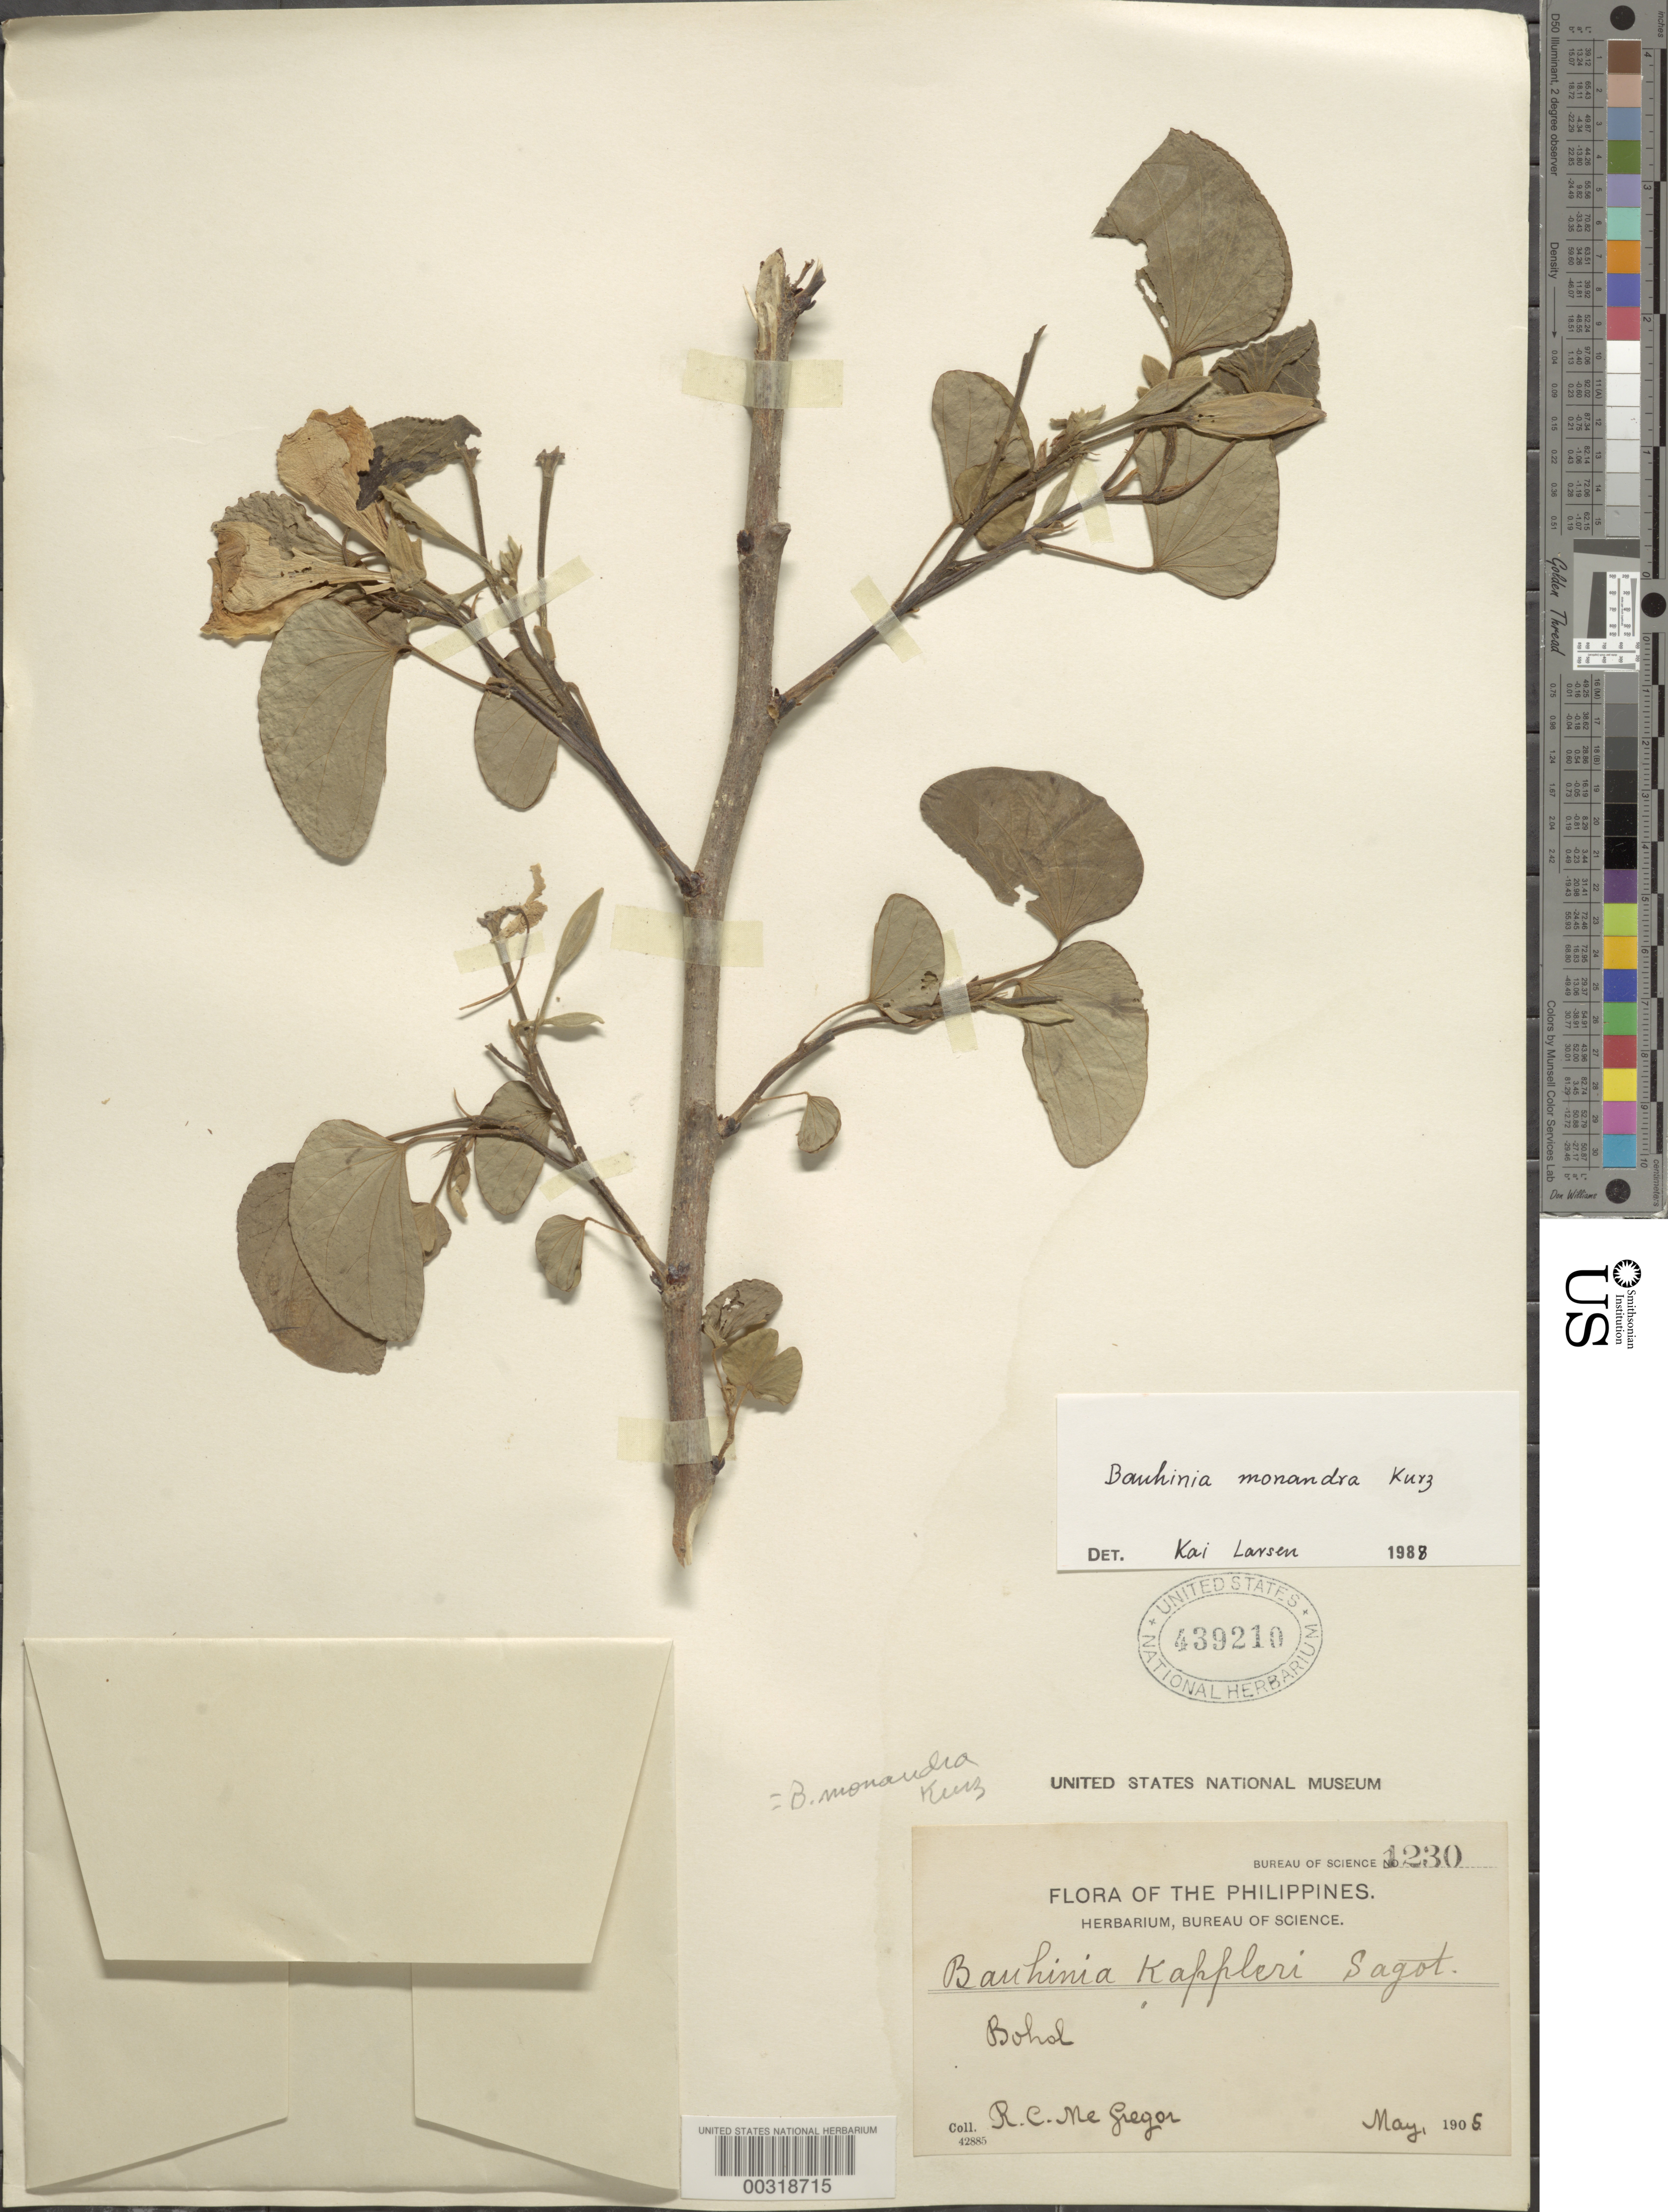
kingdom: Plantae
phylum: Tracheophyta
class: Magnoliopsida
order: Fabales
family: Fabaceae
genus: Bauhinia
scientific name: Bauhinia monandra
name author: Kurz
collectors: R. C. McGregor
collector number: Bureau Of Science No. 1230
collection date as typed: May 1905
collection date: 1905-05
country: Philippines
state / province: Central Visayas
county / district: Bohol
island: Bohol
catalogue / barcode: US 439210